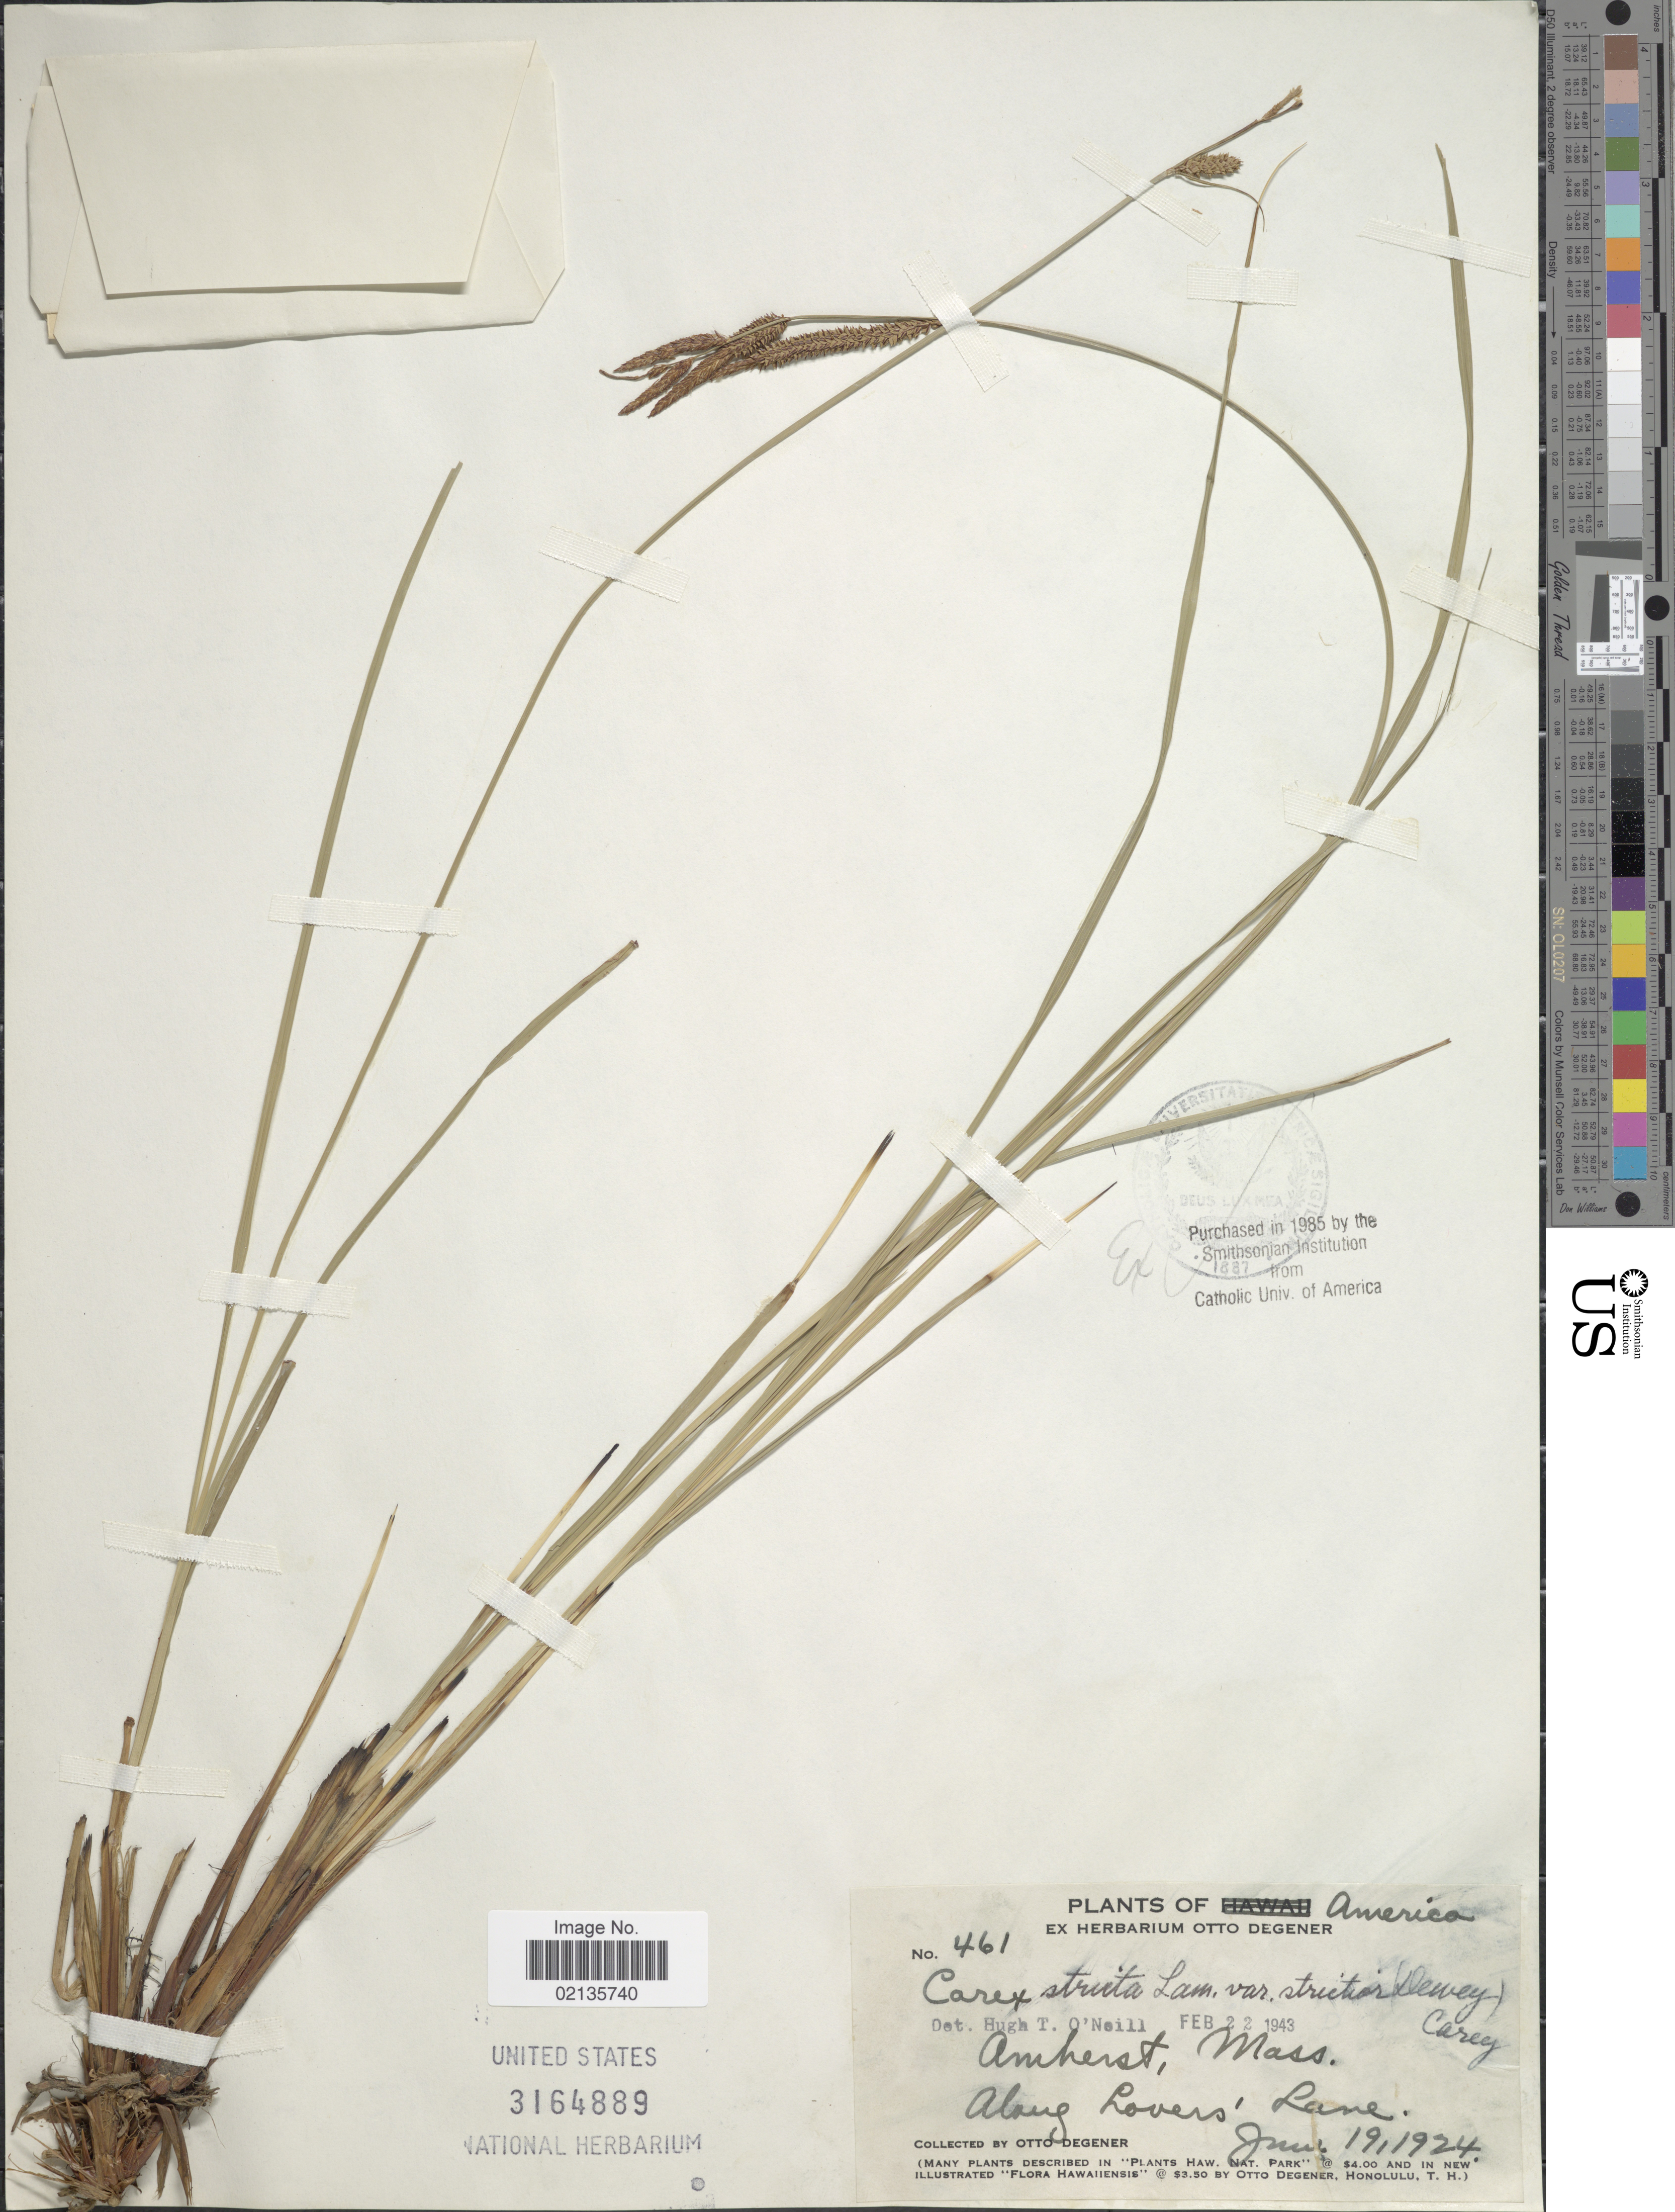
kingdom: Plantae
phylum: Tracheophyta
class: Liliopsida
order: Poales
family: Cyperaceae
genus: Carex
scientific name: Carex stricta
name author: Lam.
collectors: O. Degener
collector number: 461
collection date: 1924-06-19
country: United States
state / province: Massachusetts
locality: Amherst, Mass., Along Lover's Lane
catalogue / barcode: US 316489